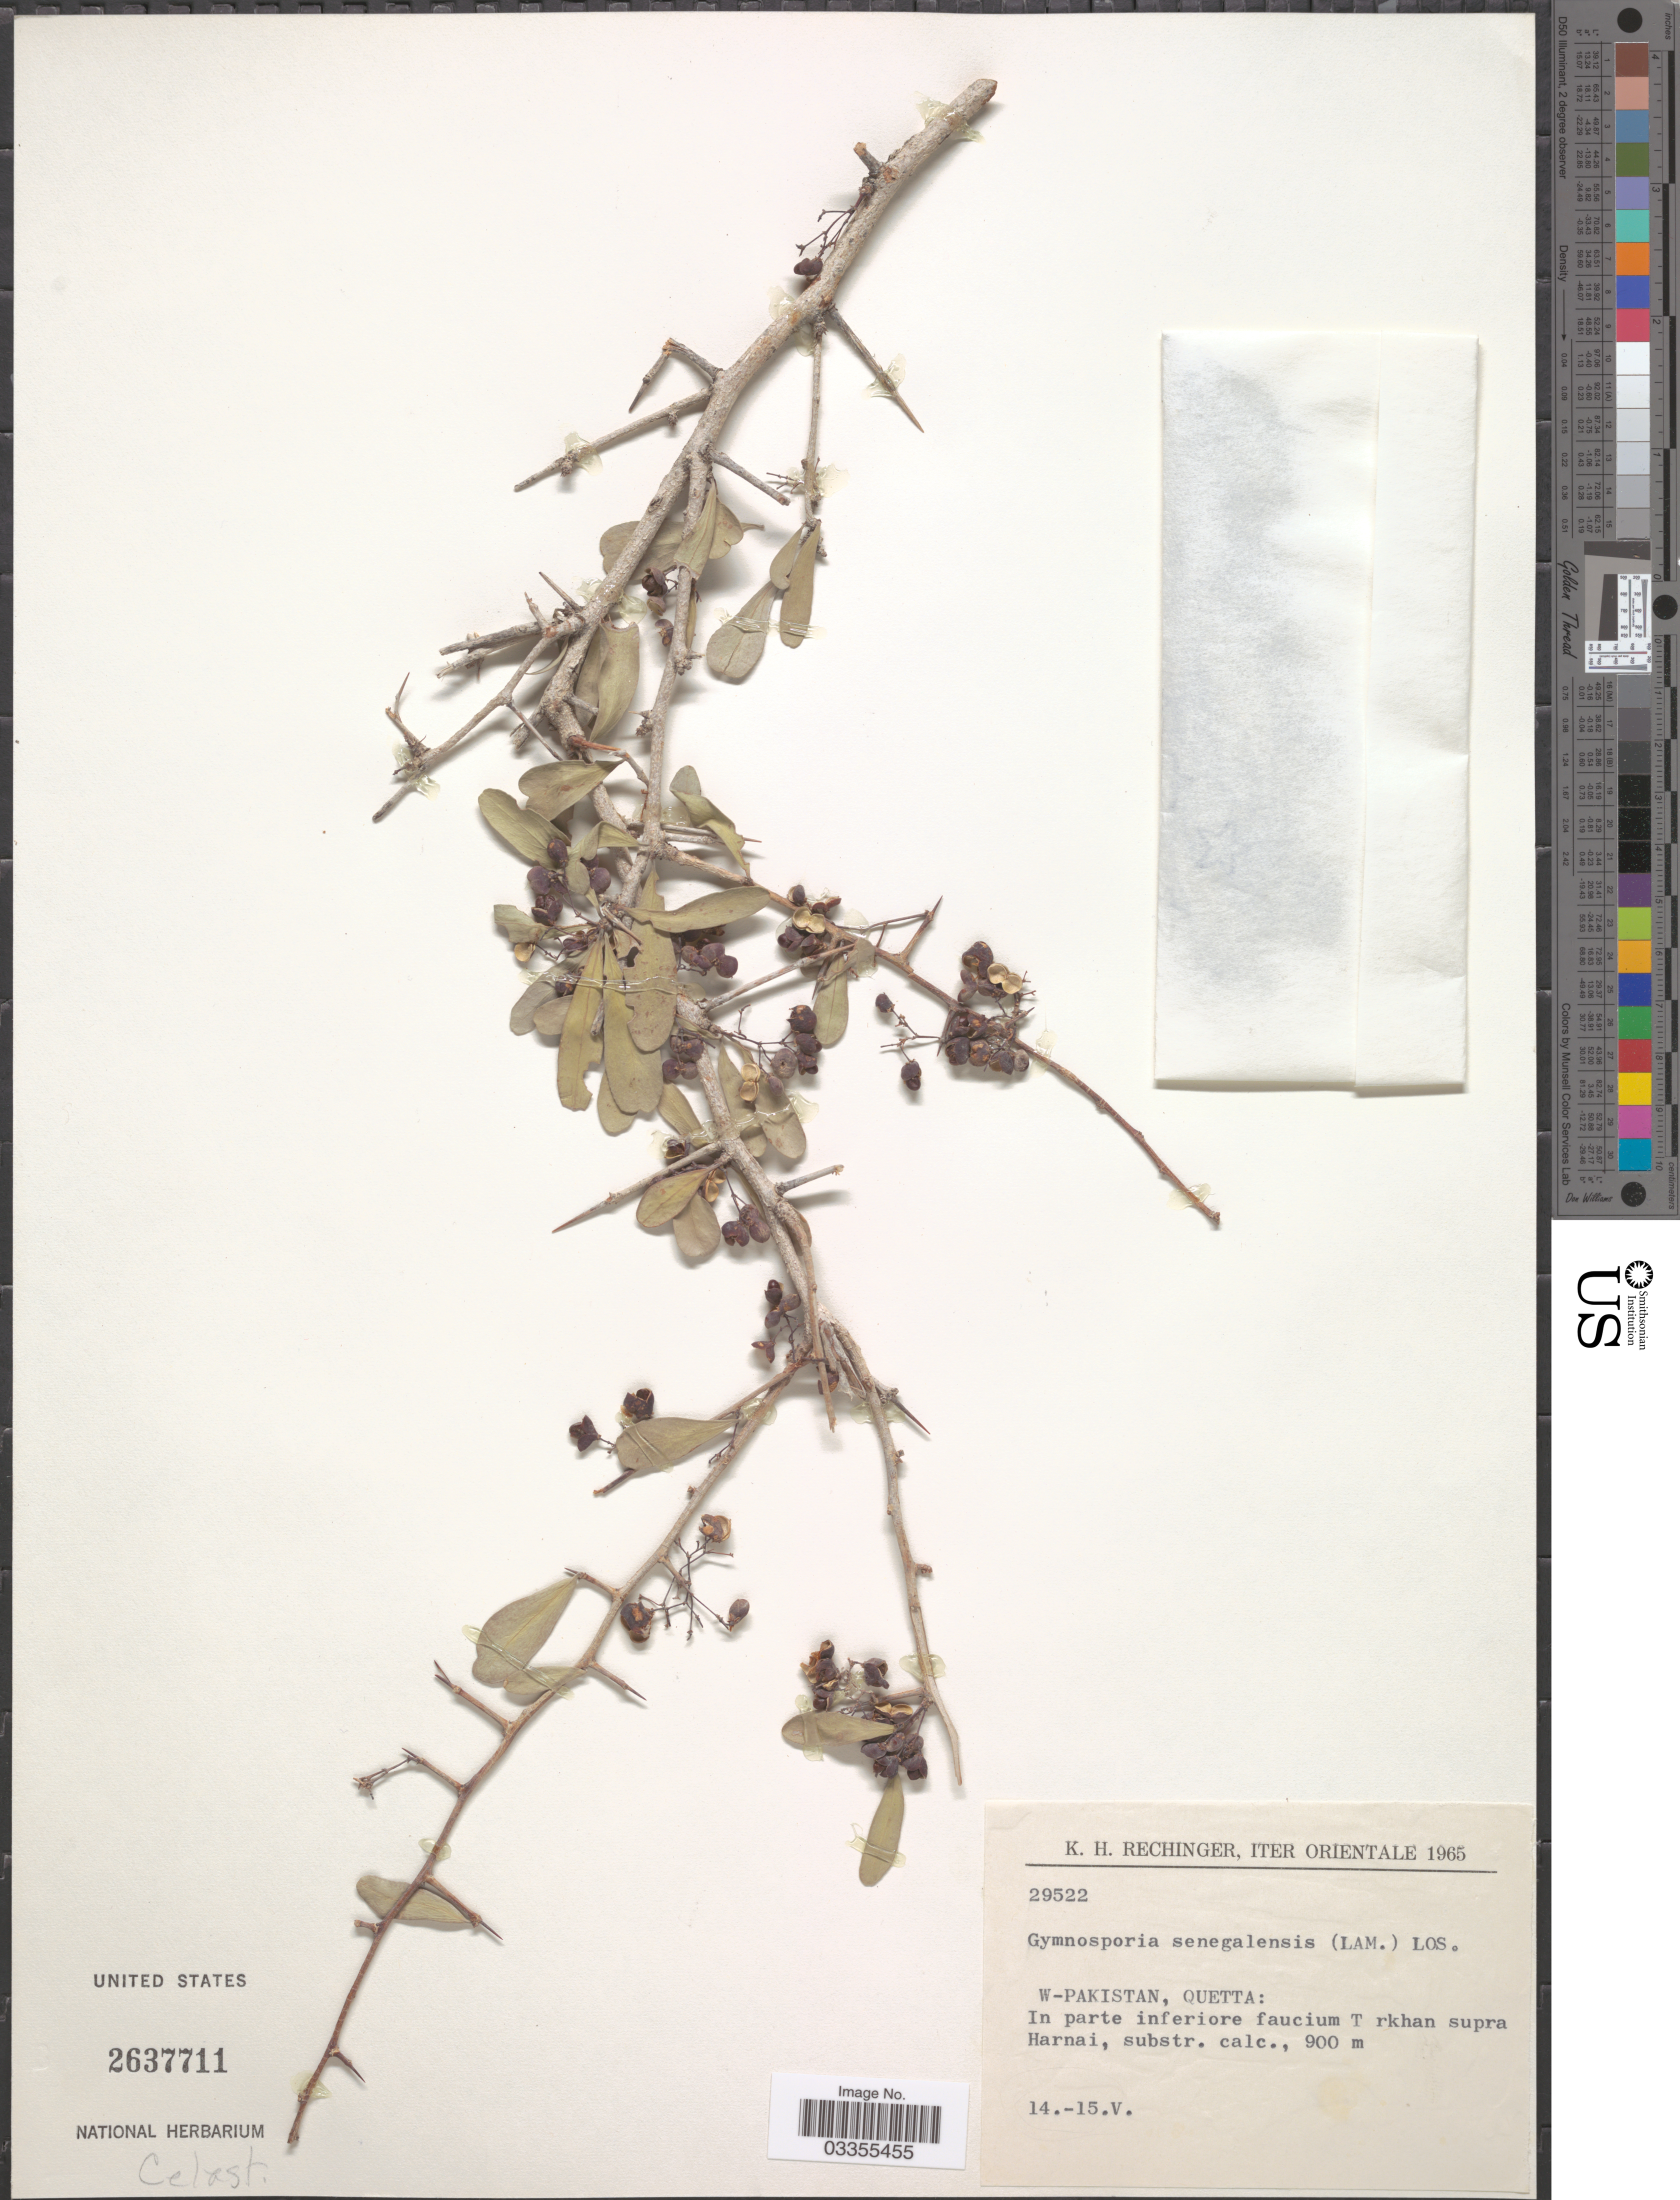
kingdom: Plantae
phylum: Tracheophyta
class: Magnoliopsida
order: Celastrales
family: Celastraceae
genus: Gymnosporia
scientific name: Gymnosporia senegalensis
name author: (Lam.) Loes.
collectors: K. H. Rechinger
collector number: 29522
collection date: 1965-05-14/1965-05-15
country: Pakistan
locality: W-Pakistan, Quetta: In parte inferiore faucium T rkhan supra Harnai, substr. calc.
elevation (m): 900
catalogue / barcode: US 2637711